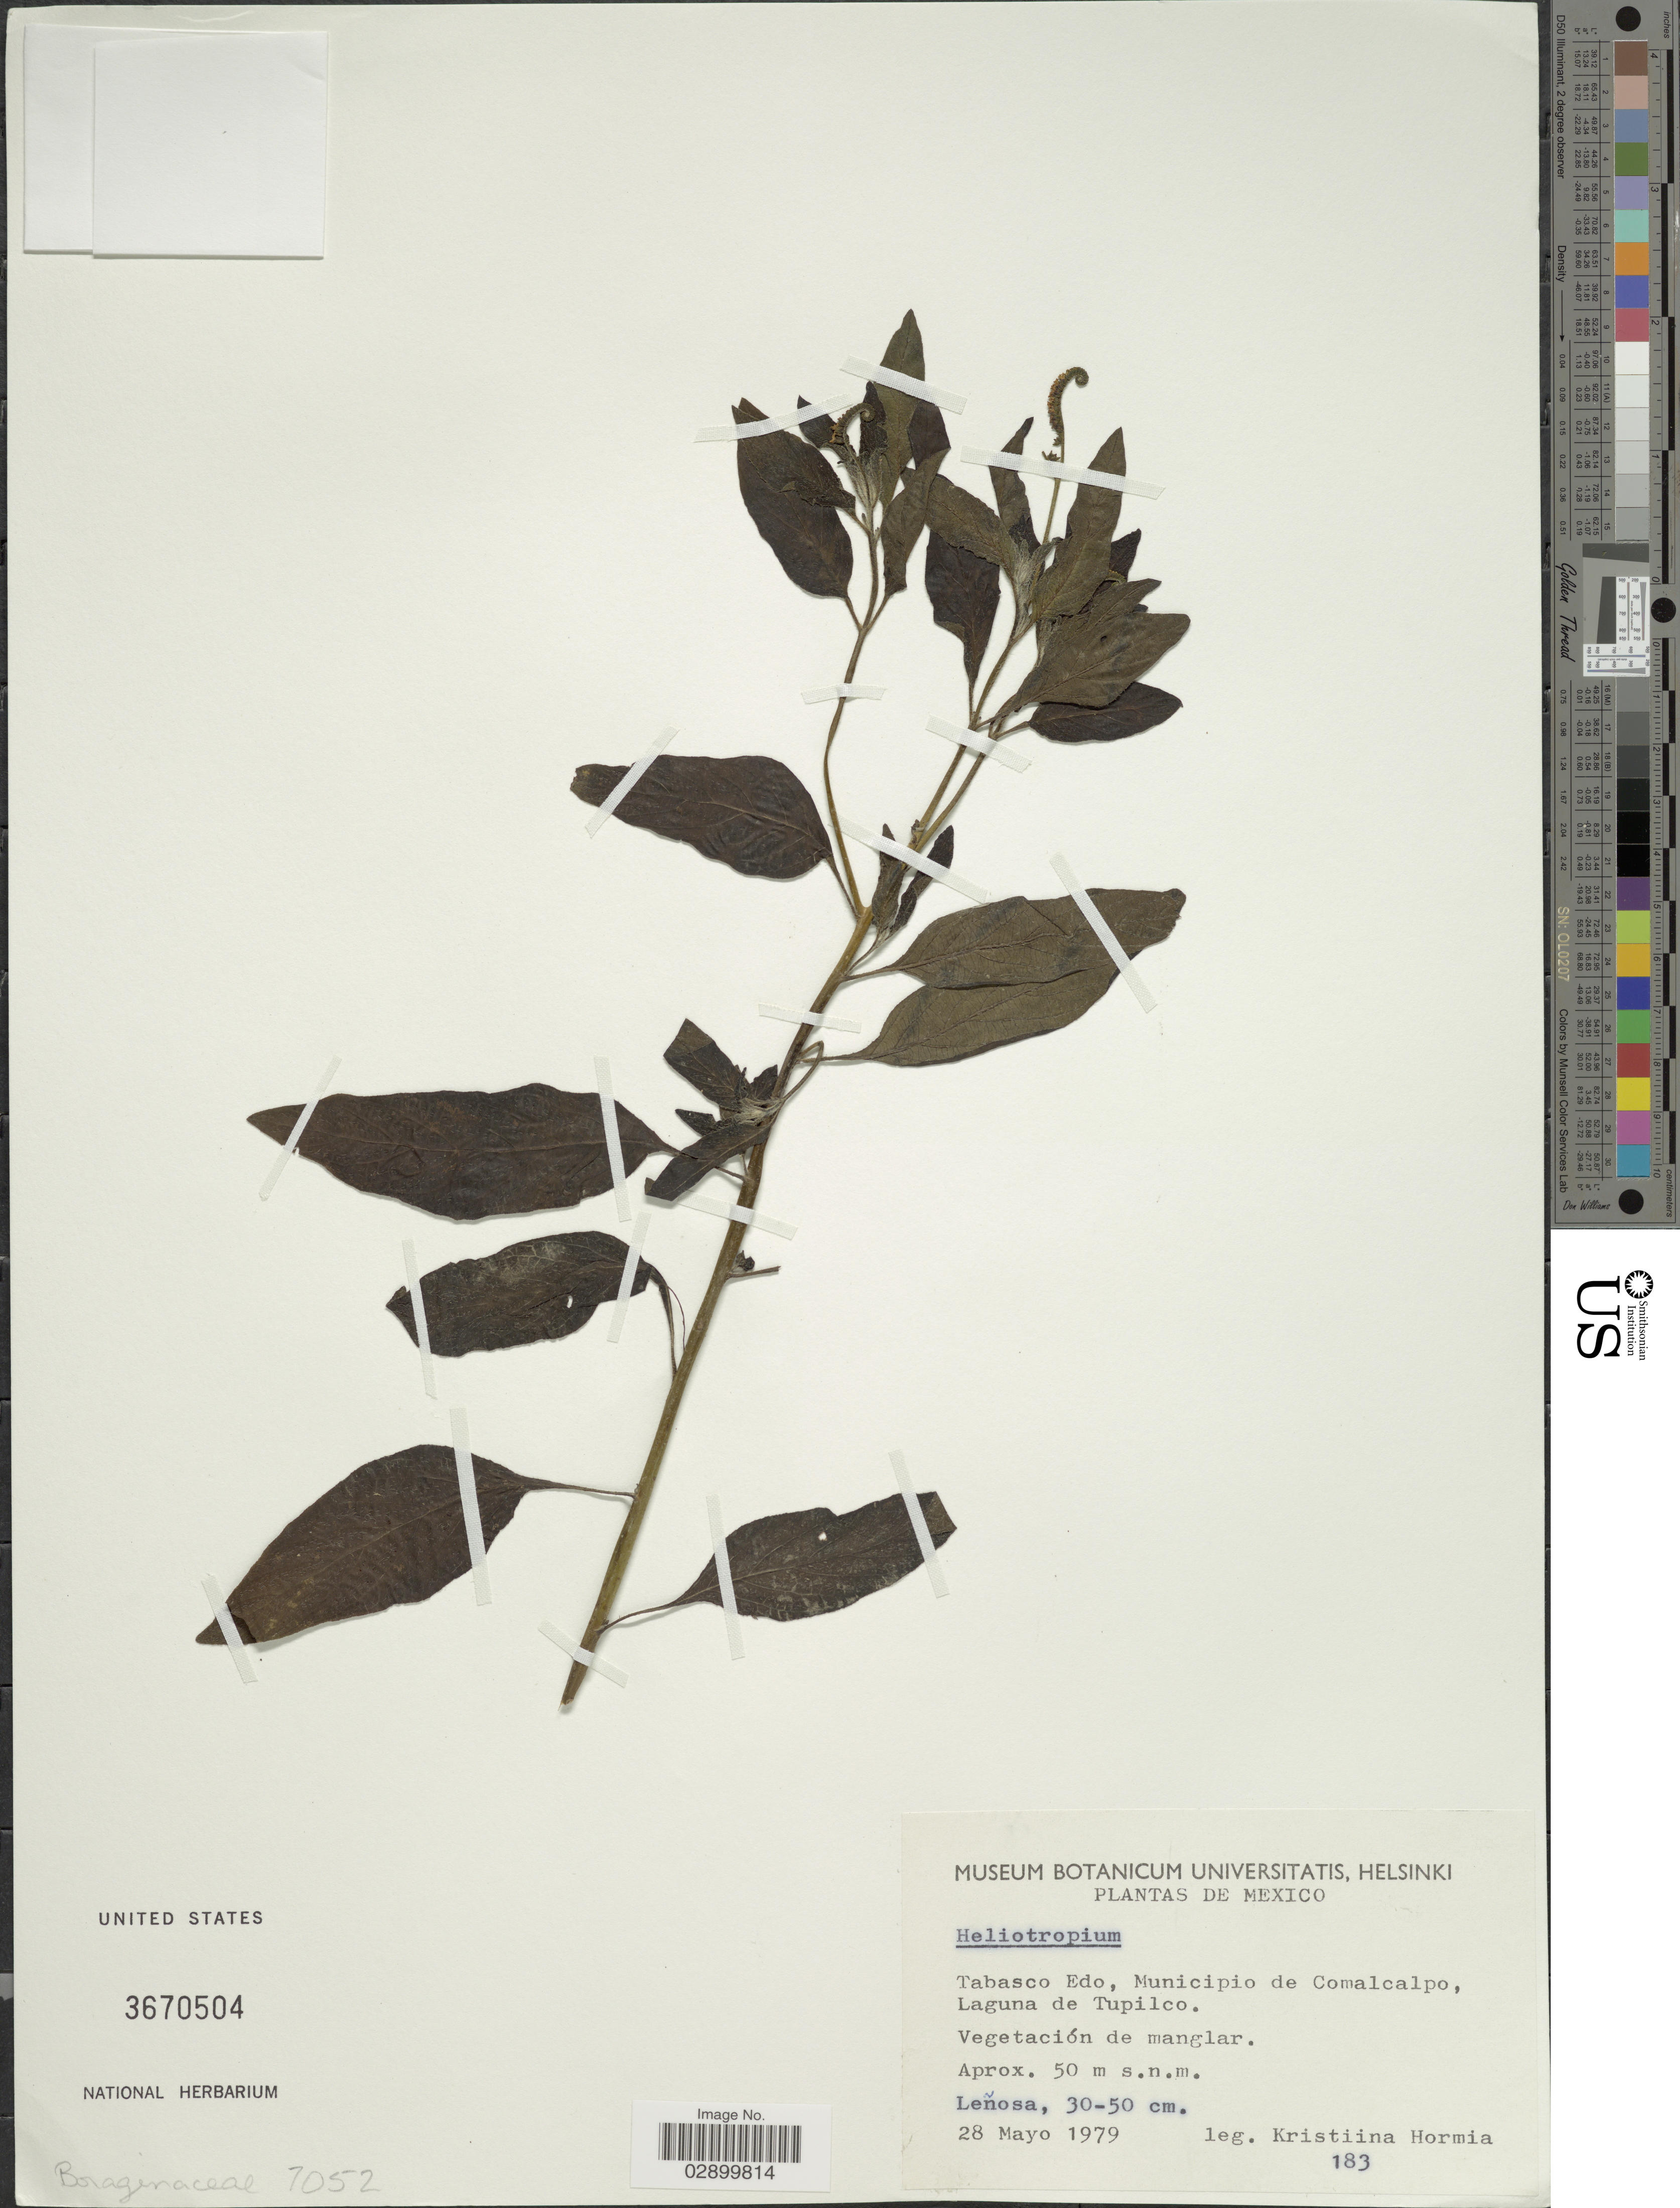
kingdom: Plantae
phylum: Tracheophyta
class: Magnoliopsida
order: Boraginales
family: Heliotropiaceae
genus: Heliotropium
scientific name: Heliotropium sp.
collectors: K. Hormia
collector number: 183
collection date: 1979-05-28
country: Mexico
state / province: Tabasco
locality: Municipio de Comalcalpo, Laguna de Tupilco.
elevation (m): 50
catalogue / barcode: US 3670504